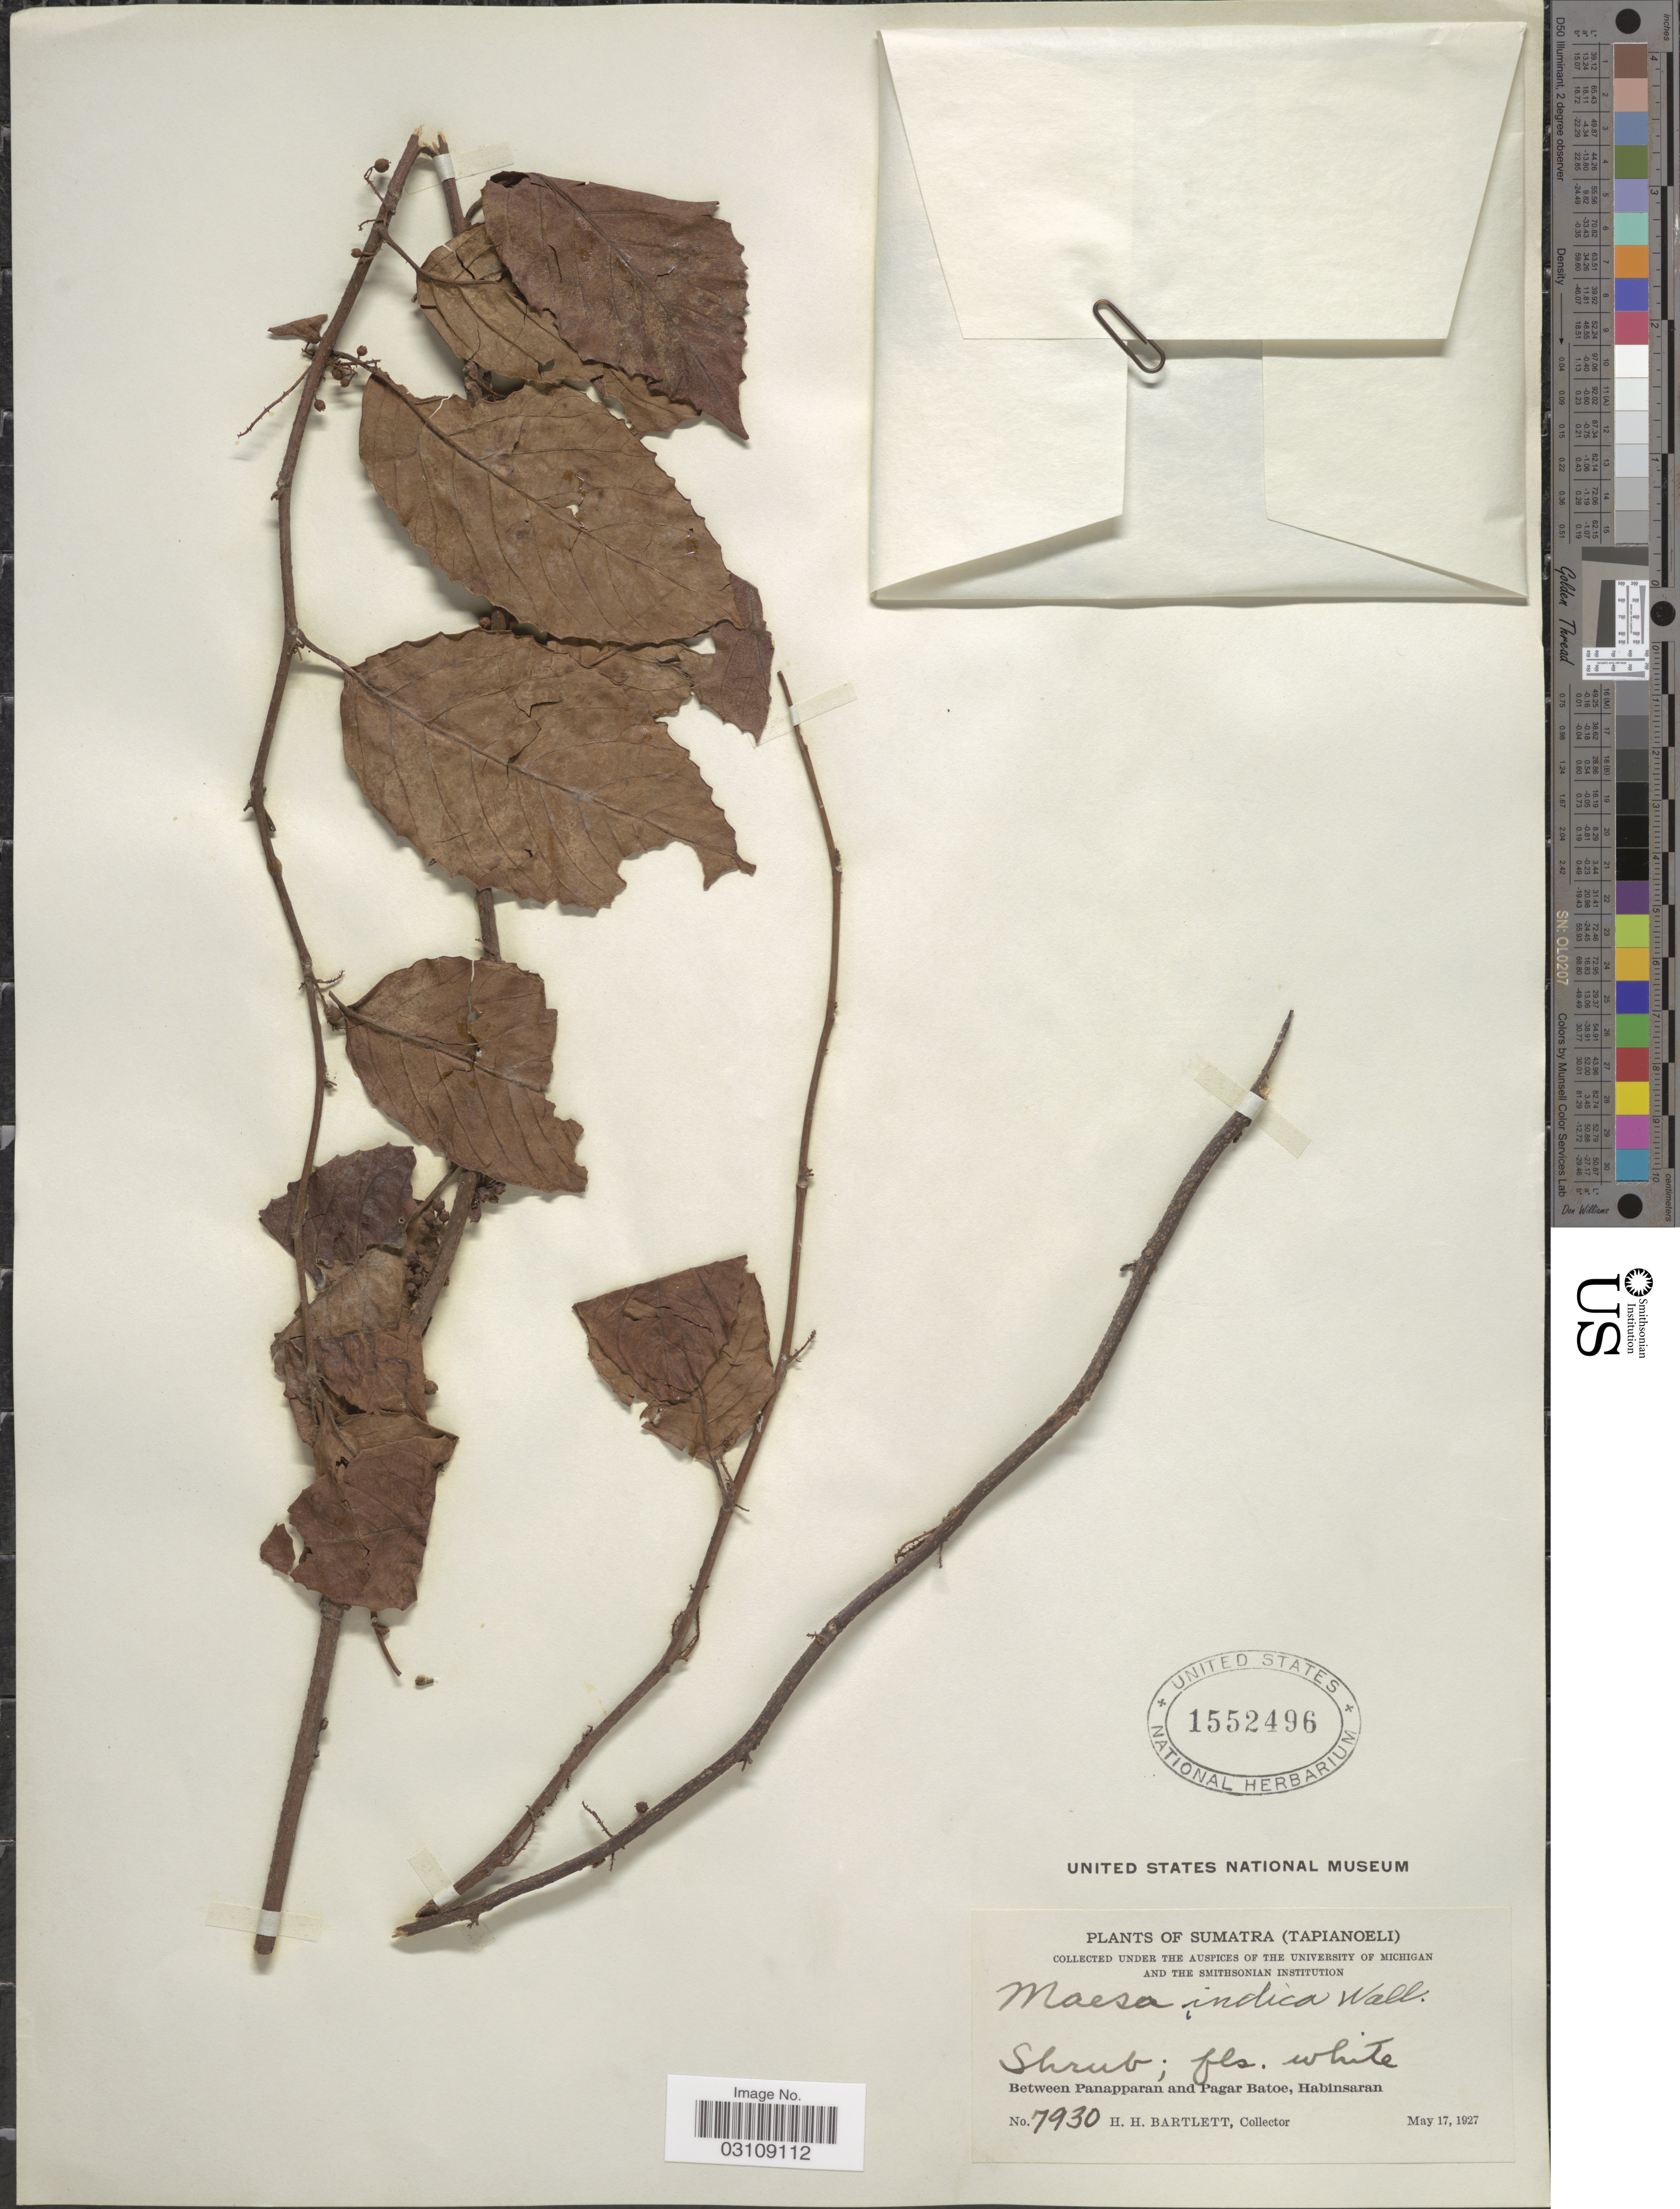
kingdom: Plantae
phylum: Tracheophyta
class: Magnoliopsida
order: Ericales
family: Primulaceae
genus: Maesa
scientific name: Maesa indica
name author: (Roxb.) A. DC.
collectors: H. H. Bartlett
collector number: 7930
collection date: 1927-05-17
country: Indonesia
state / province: Sumatra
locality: (Tapianoeli), Between Panapparan and Pagar Batoe, Habinsaran.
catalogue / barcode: US 1552496